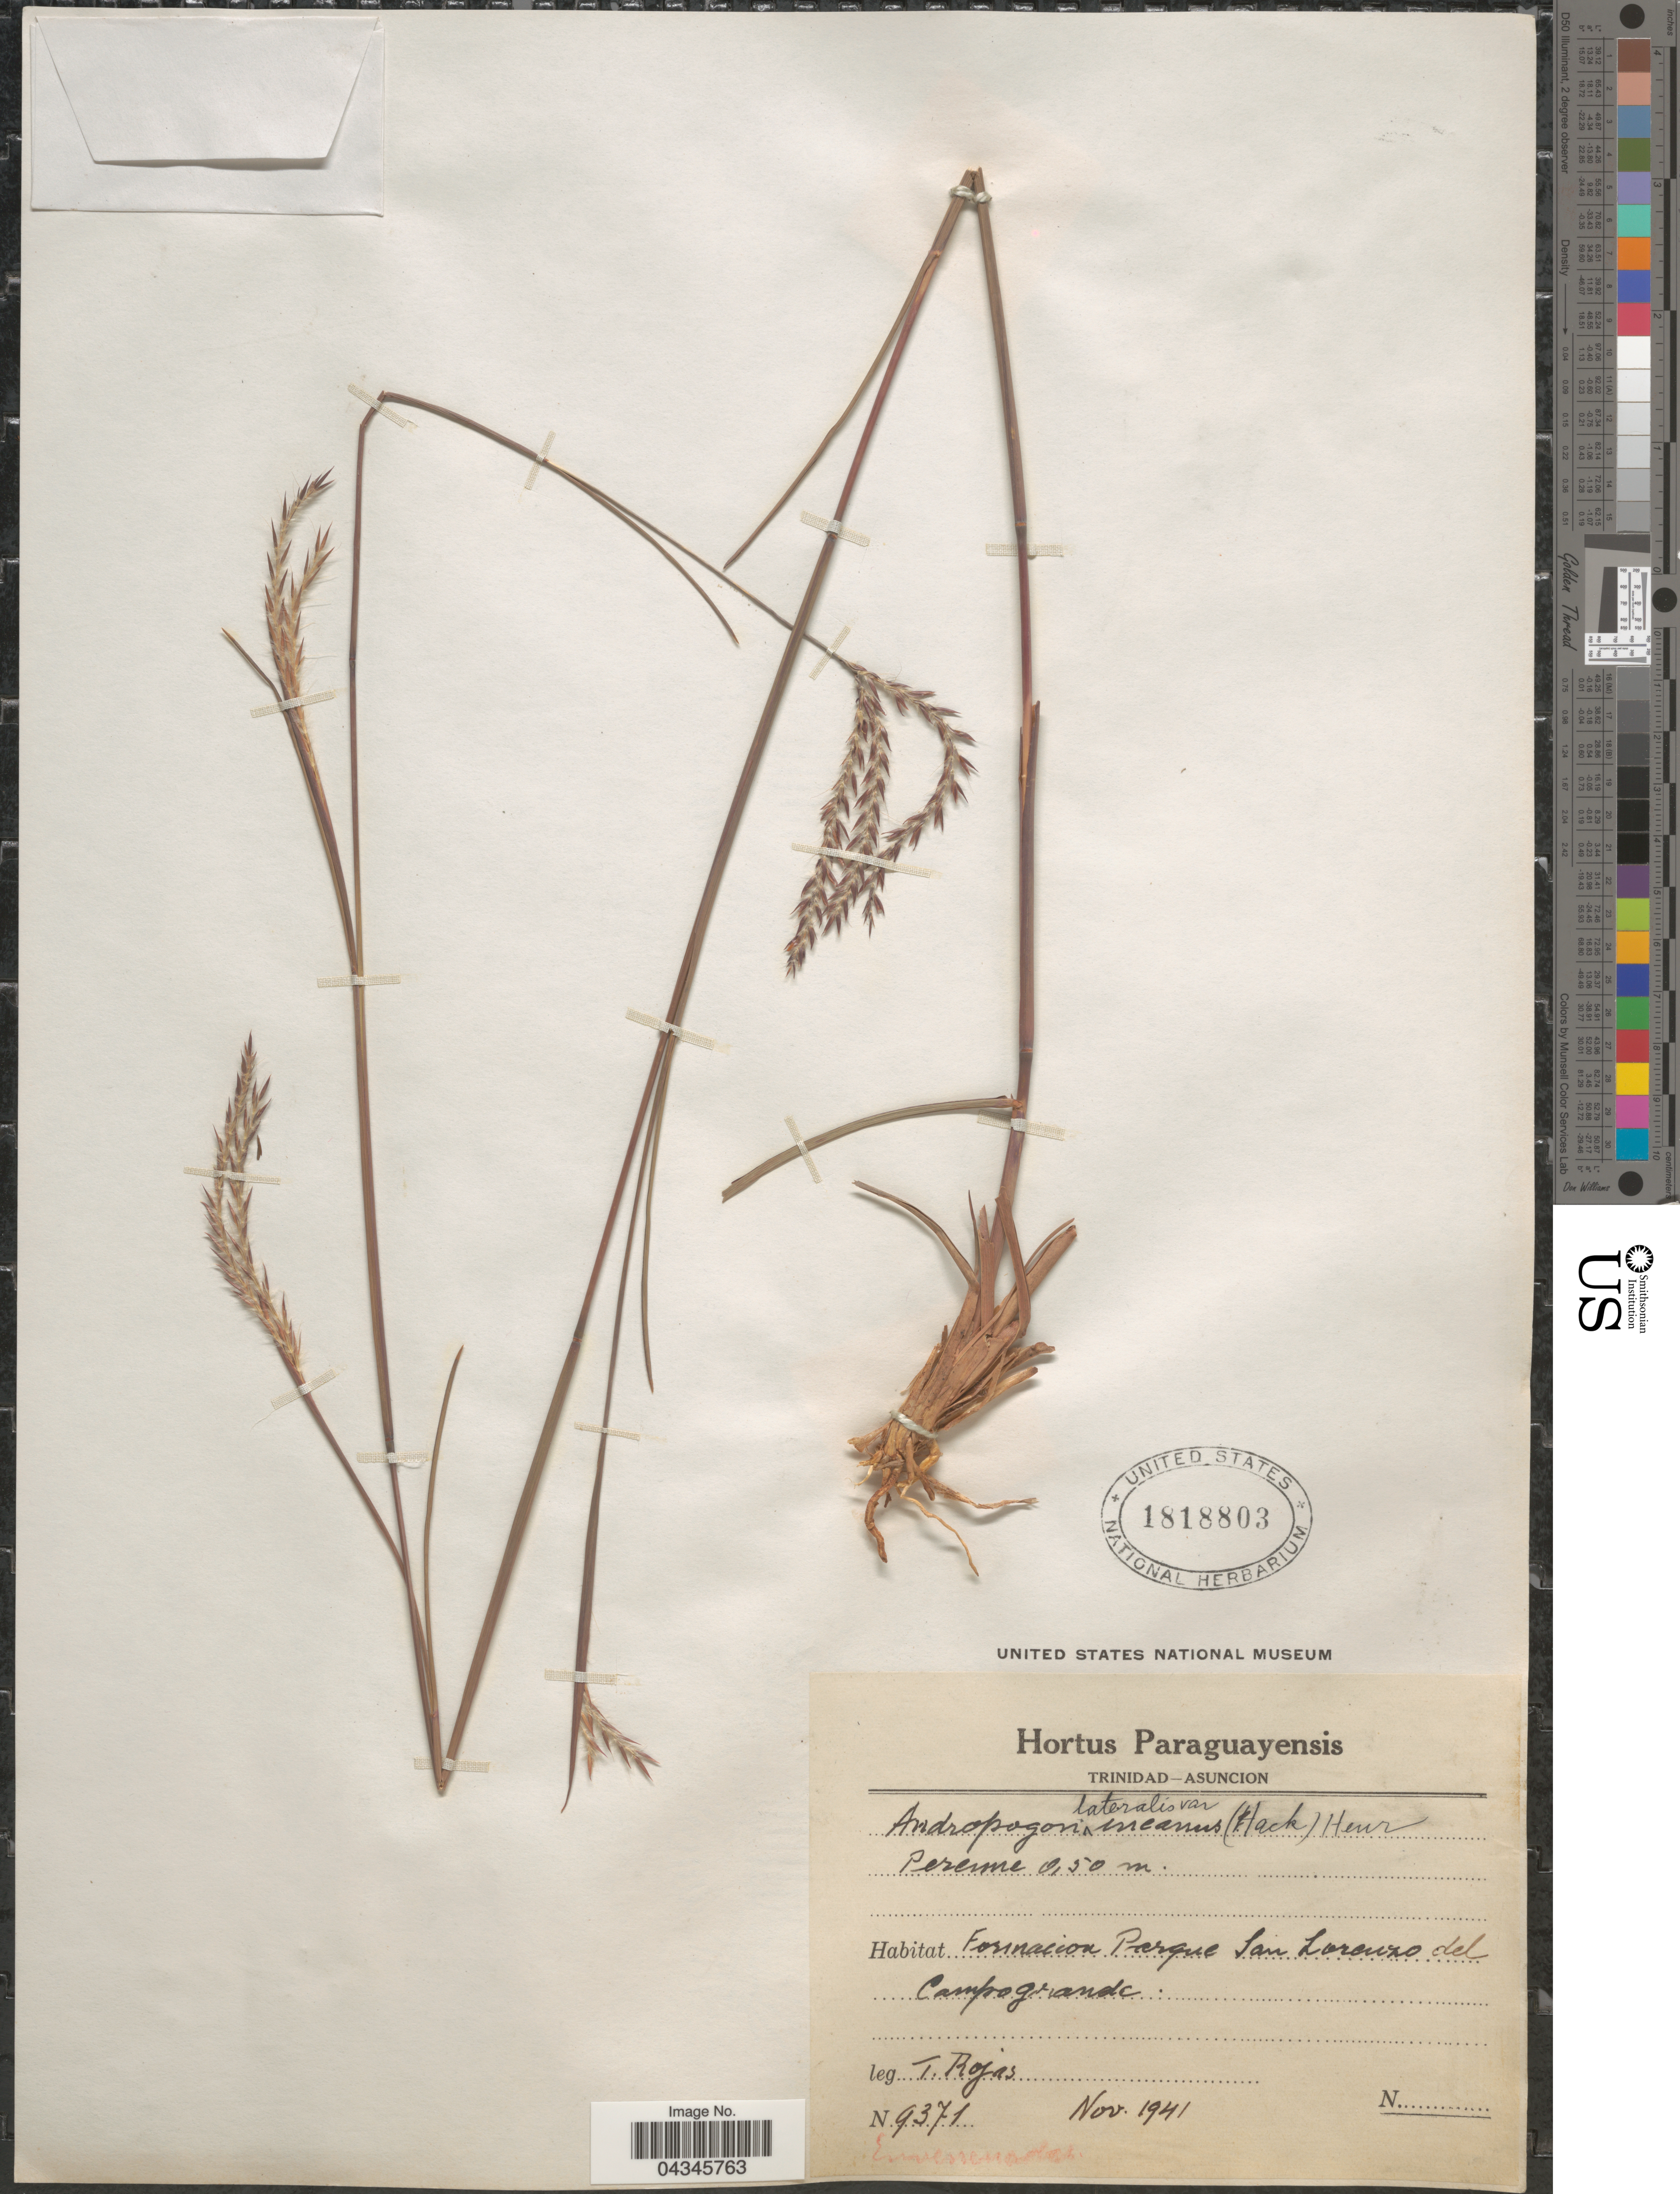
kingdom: Plantae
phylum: Tracheophyta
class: Liliopsida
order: Poales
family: Poaceae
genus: Andropogon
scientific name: Andropogon lateralis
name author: Nees in Mart.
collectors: T. Rojas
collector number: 9371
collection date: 1941-11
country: Paraguay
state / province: Asuncion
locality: Trinidad-Asuncion. Formacion Parque San Lorenzo del Campo grande.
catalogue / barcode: US 1818803